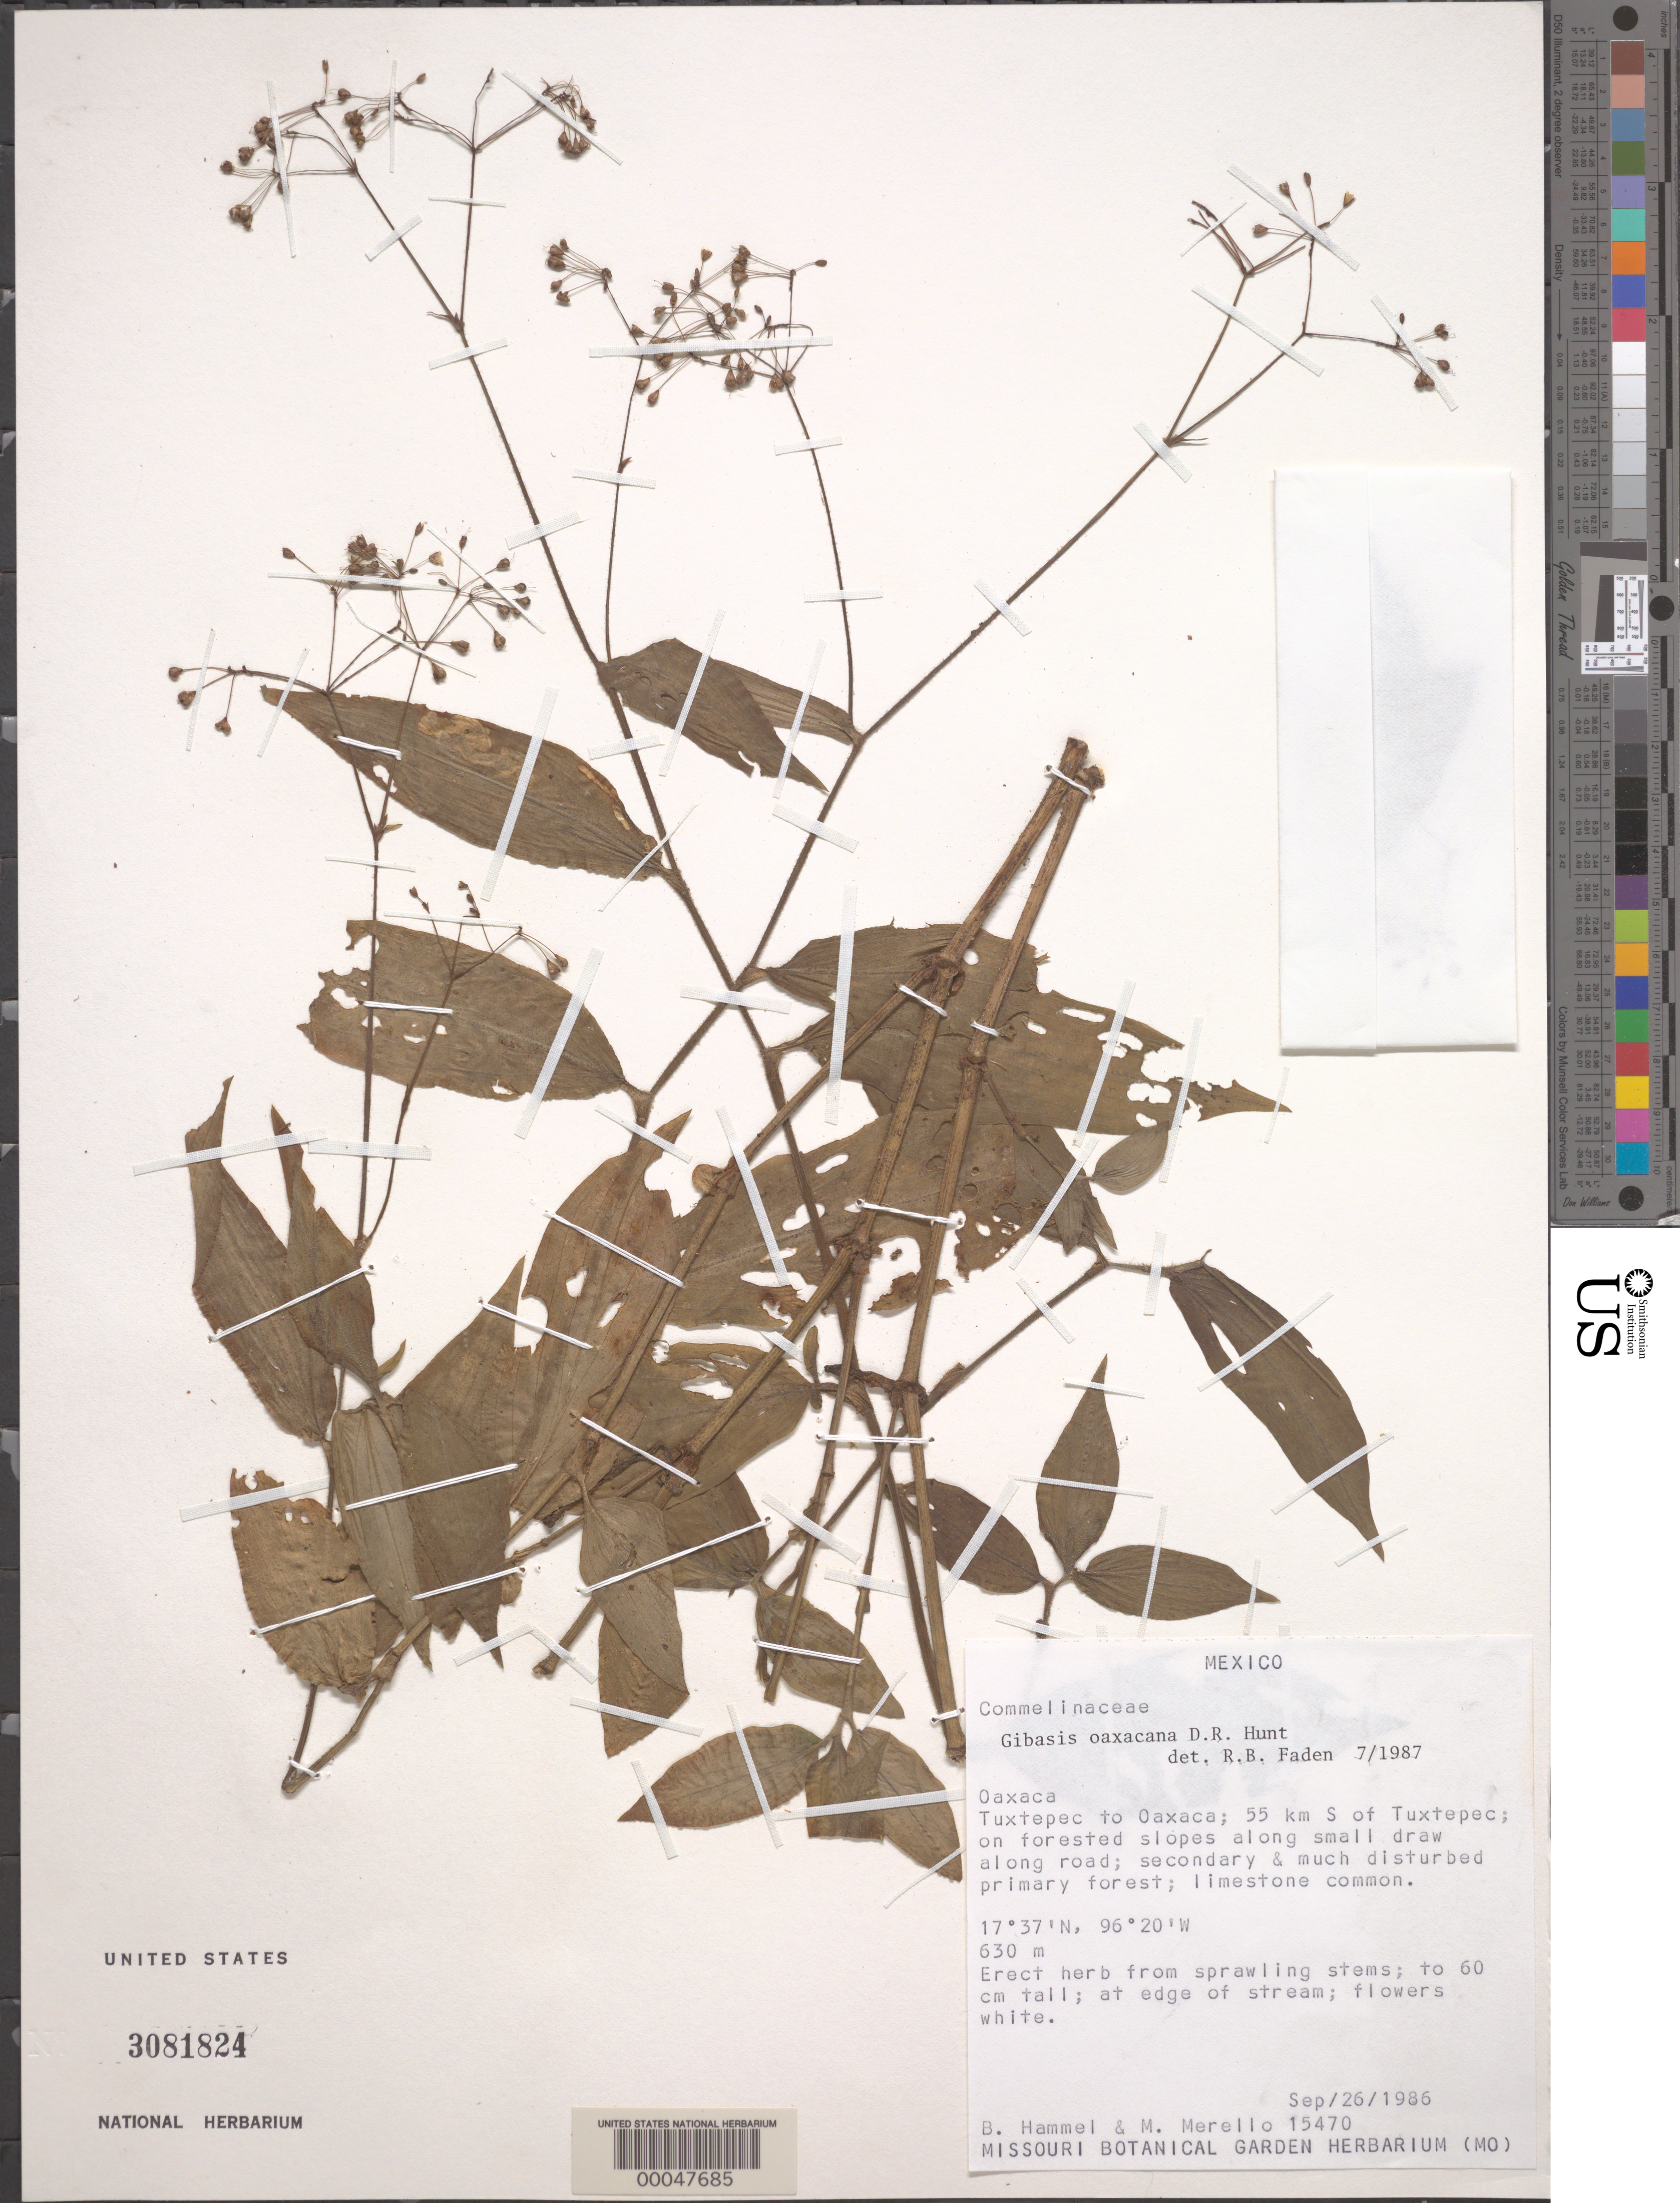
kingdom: Plantae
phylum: Tracheophyta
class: Liliopsida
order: Commelinales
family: Commelinaceae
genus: Gibasis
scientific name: Gibasis oaxacana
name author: D.R. Hunt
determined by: Faden, Robert B., (US), Smithsonian Institution - National Museum of Natural History (UNITED STATES)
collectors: B. Hammel & M. Merello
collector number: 15470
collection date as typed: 26 Sep 1986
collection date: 1986-09-26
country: Mexico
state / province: Oaxaca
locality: Tuxtepec to Oaxaca, 55 km s. of tuxtepec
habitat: Forested slopes, secondary and much disturbed primary forest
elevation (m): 630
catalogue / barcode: US 3081824